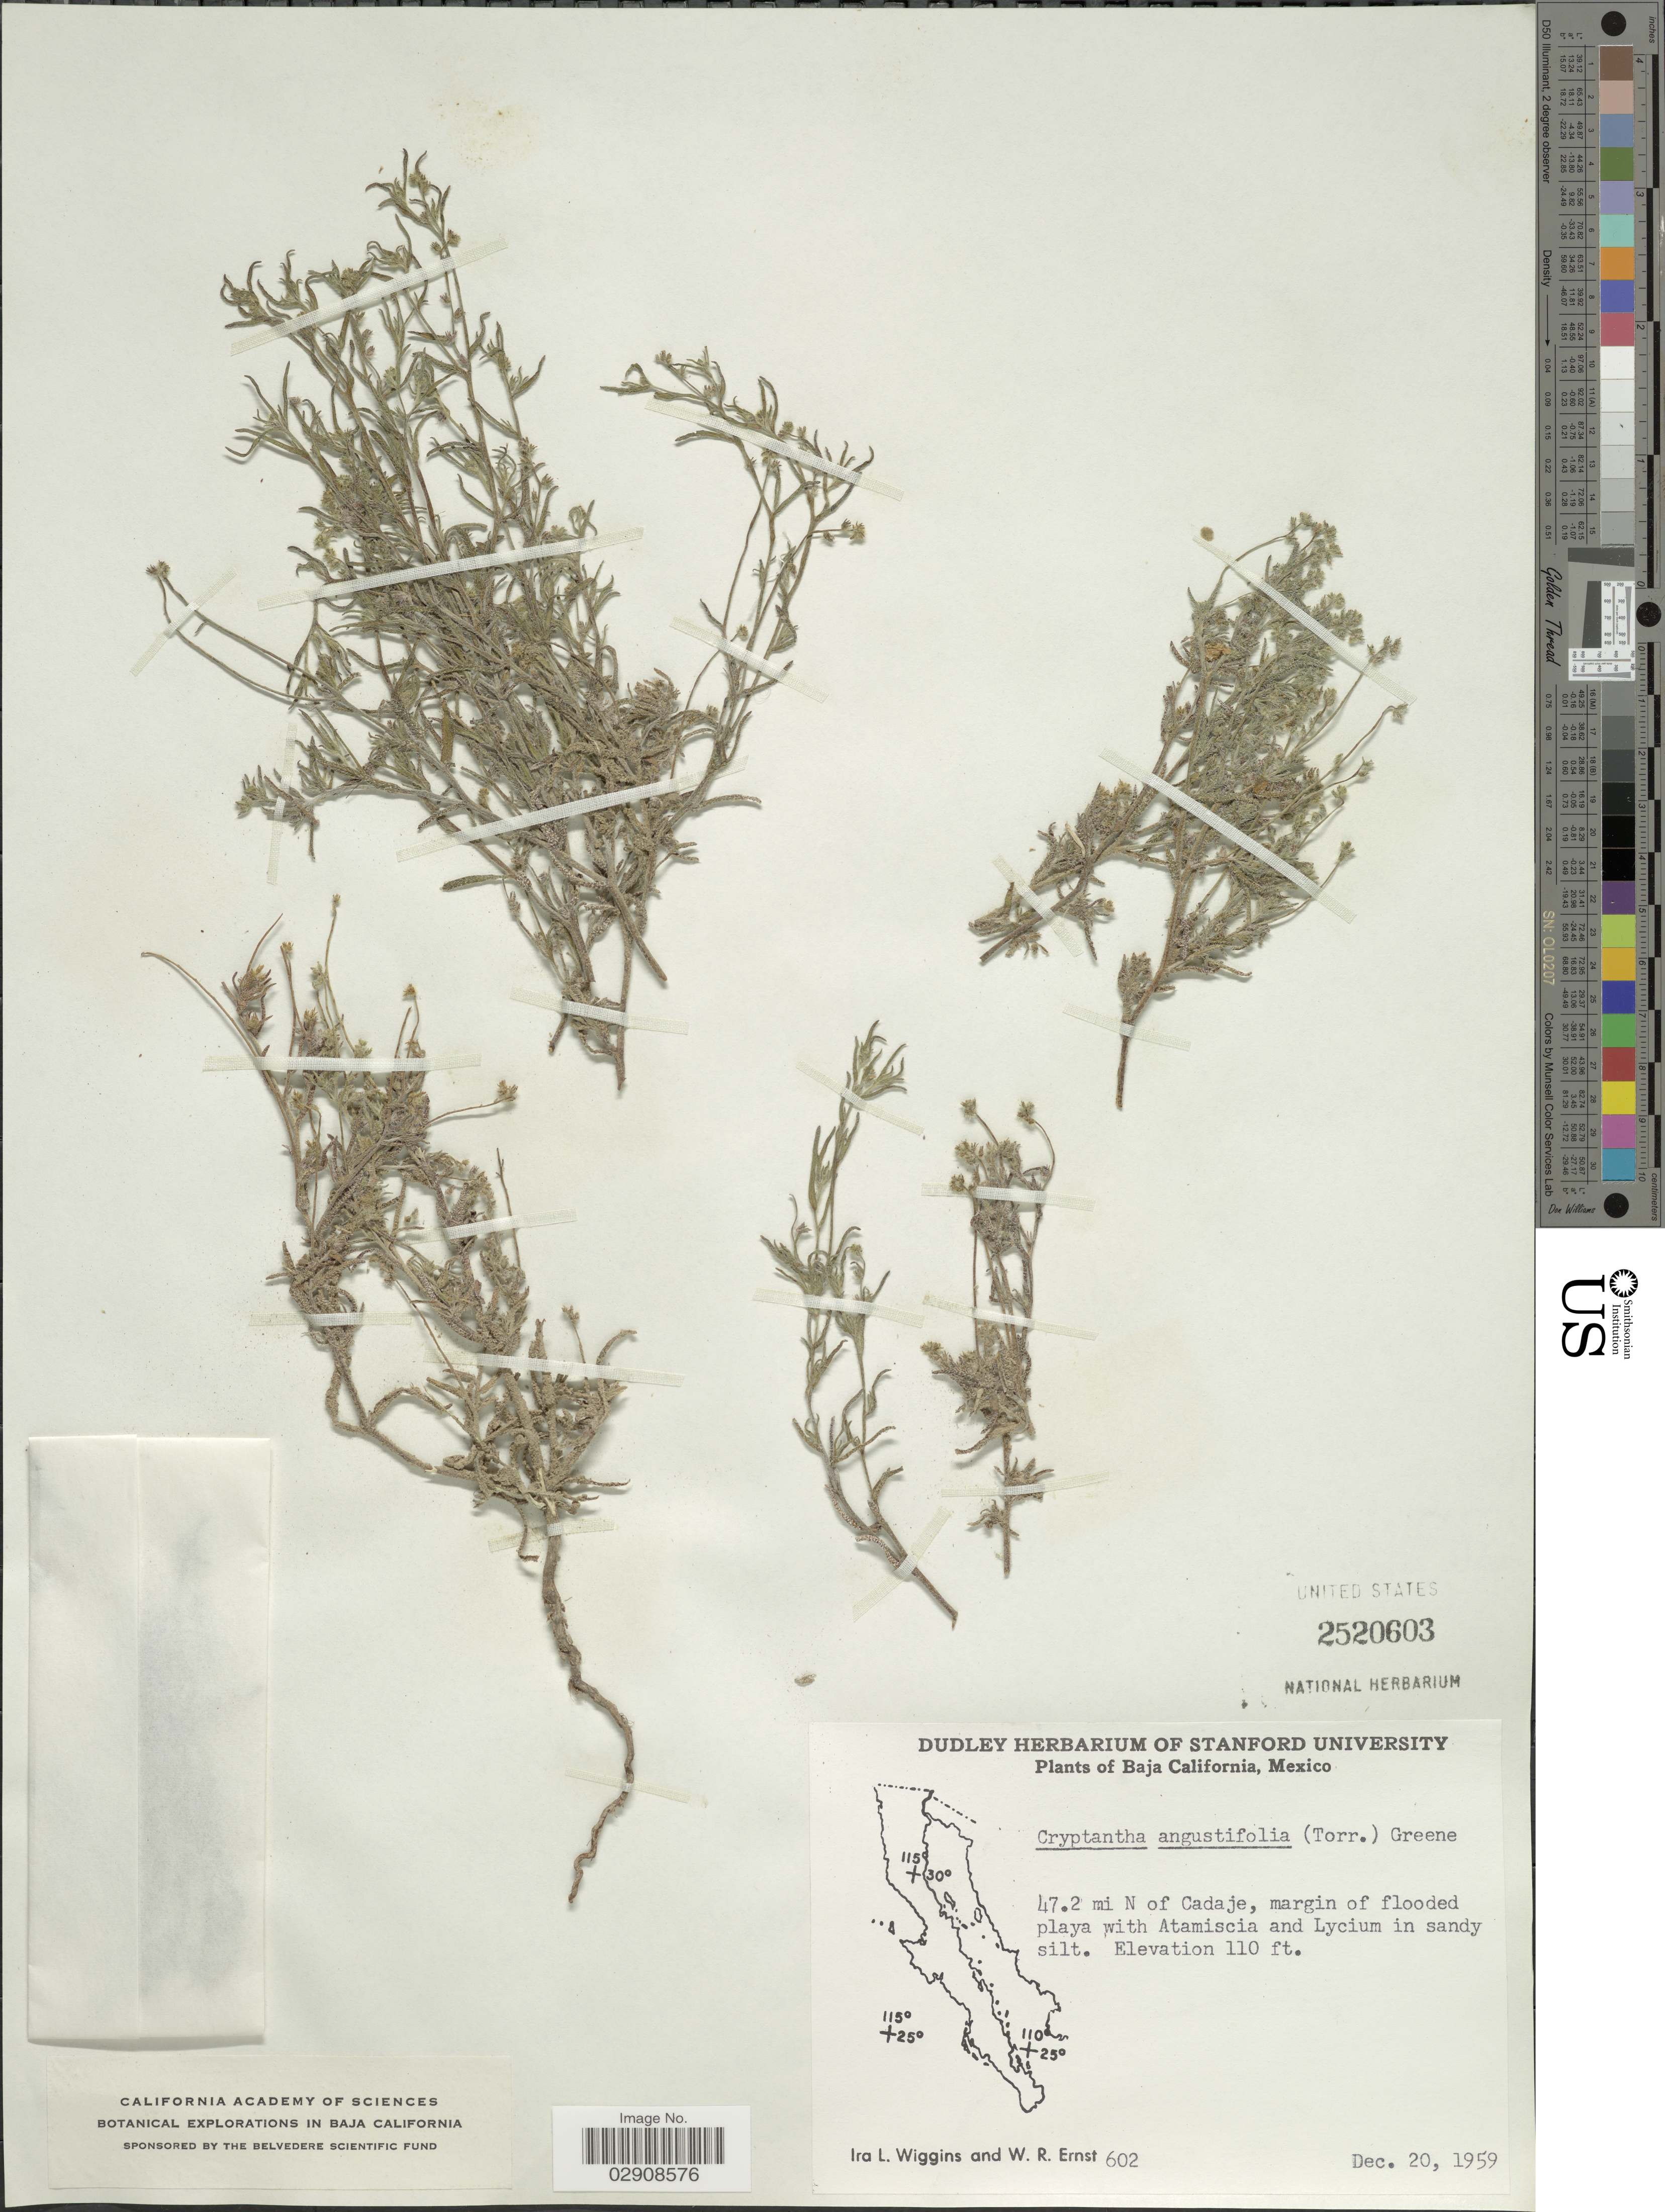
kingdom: Plantae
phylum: Tracheophyta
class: Magnoliopsida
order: Boraginales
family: Boraginaceae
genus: Cryptantha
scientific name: Cryptantha angustifolia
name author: (Torr.) Greene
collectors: I. L. Wiggins & W. R. Ernst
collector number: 602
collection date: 1959-12-20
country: Mexico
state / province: Baja California Sur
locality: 47.2 mi N of Cadaje, margin of flooded playa.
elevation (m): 34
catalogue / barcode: US 2520603